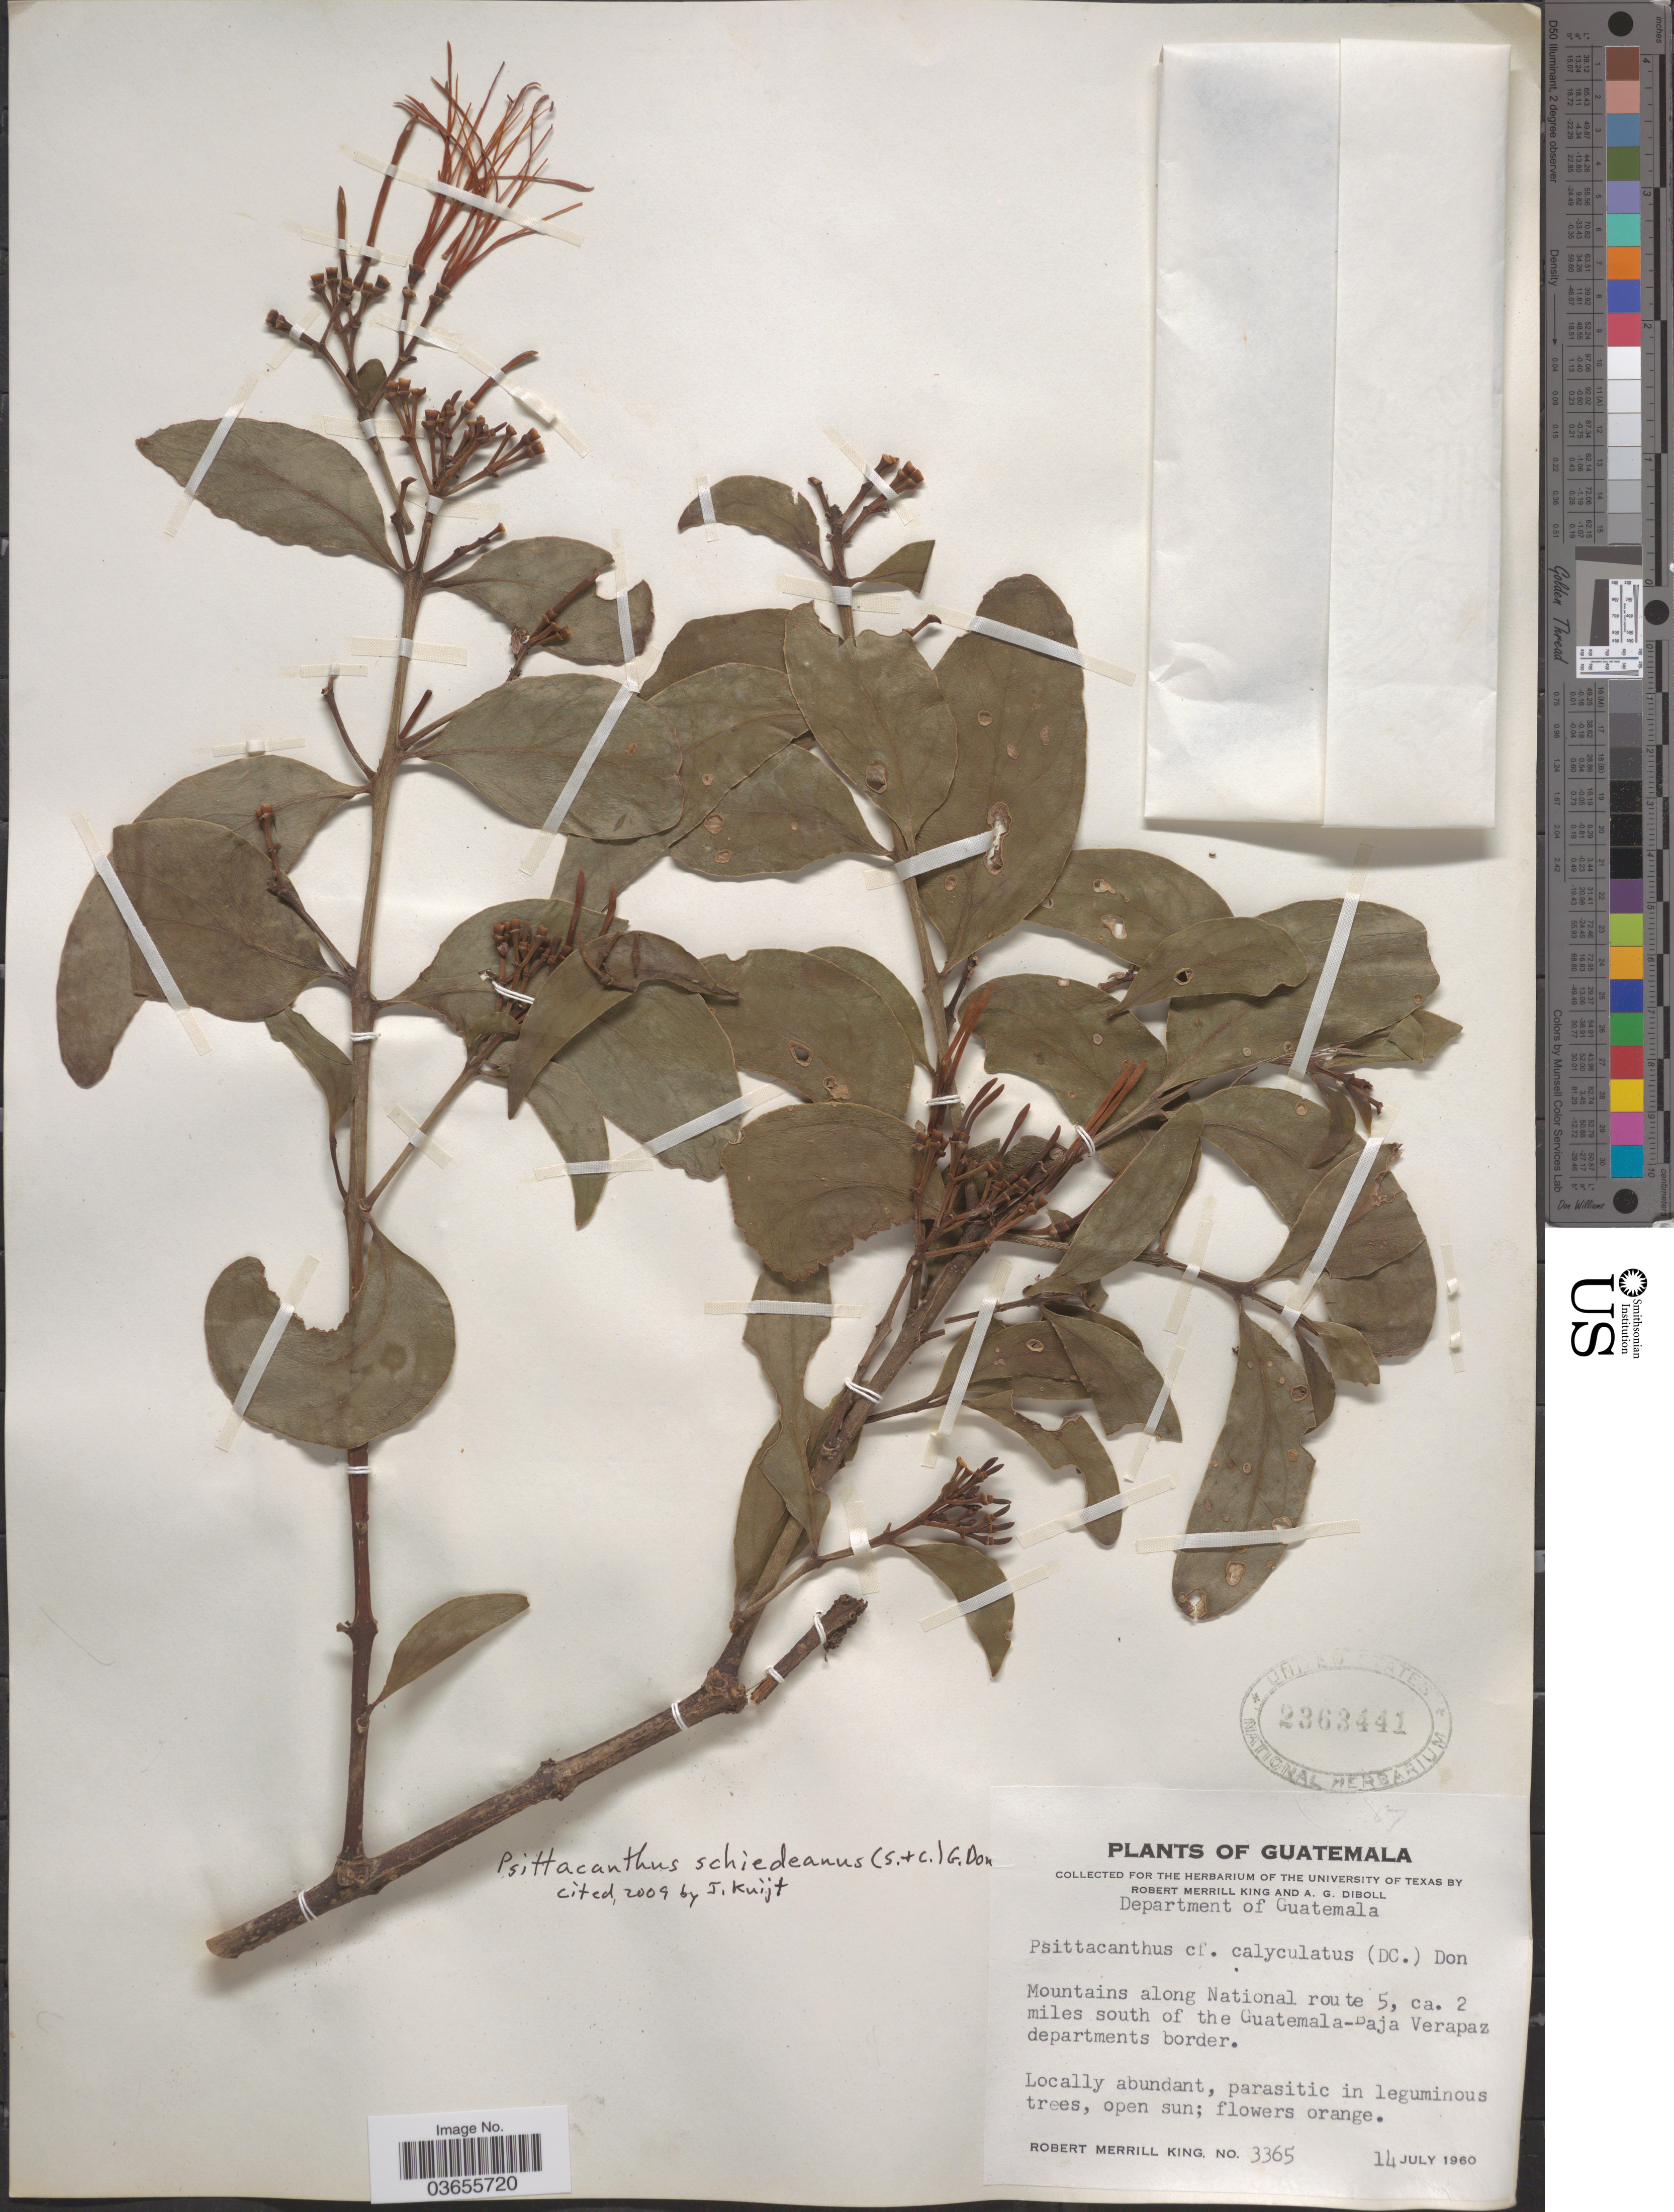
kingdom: Plantae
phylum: Tracheophyta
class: Magnoliopsida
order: Santalales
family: Loranthaceae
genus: Psittacanthus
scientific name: Psittacanthus schiedeanus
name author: (Schltdl. & Cham.) Blume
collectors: R. M. King & A. Diboll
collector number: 3365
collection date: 1960-07-14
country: Guatemala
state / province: Guatemala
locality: Department of Guatemala. Mountains along National route 5, ca. 2 miles south of the Guatemala-Baja Verapaz departments border.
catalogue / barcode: US 2363441